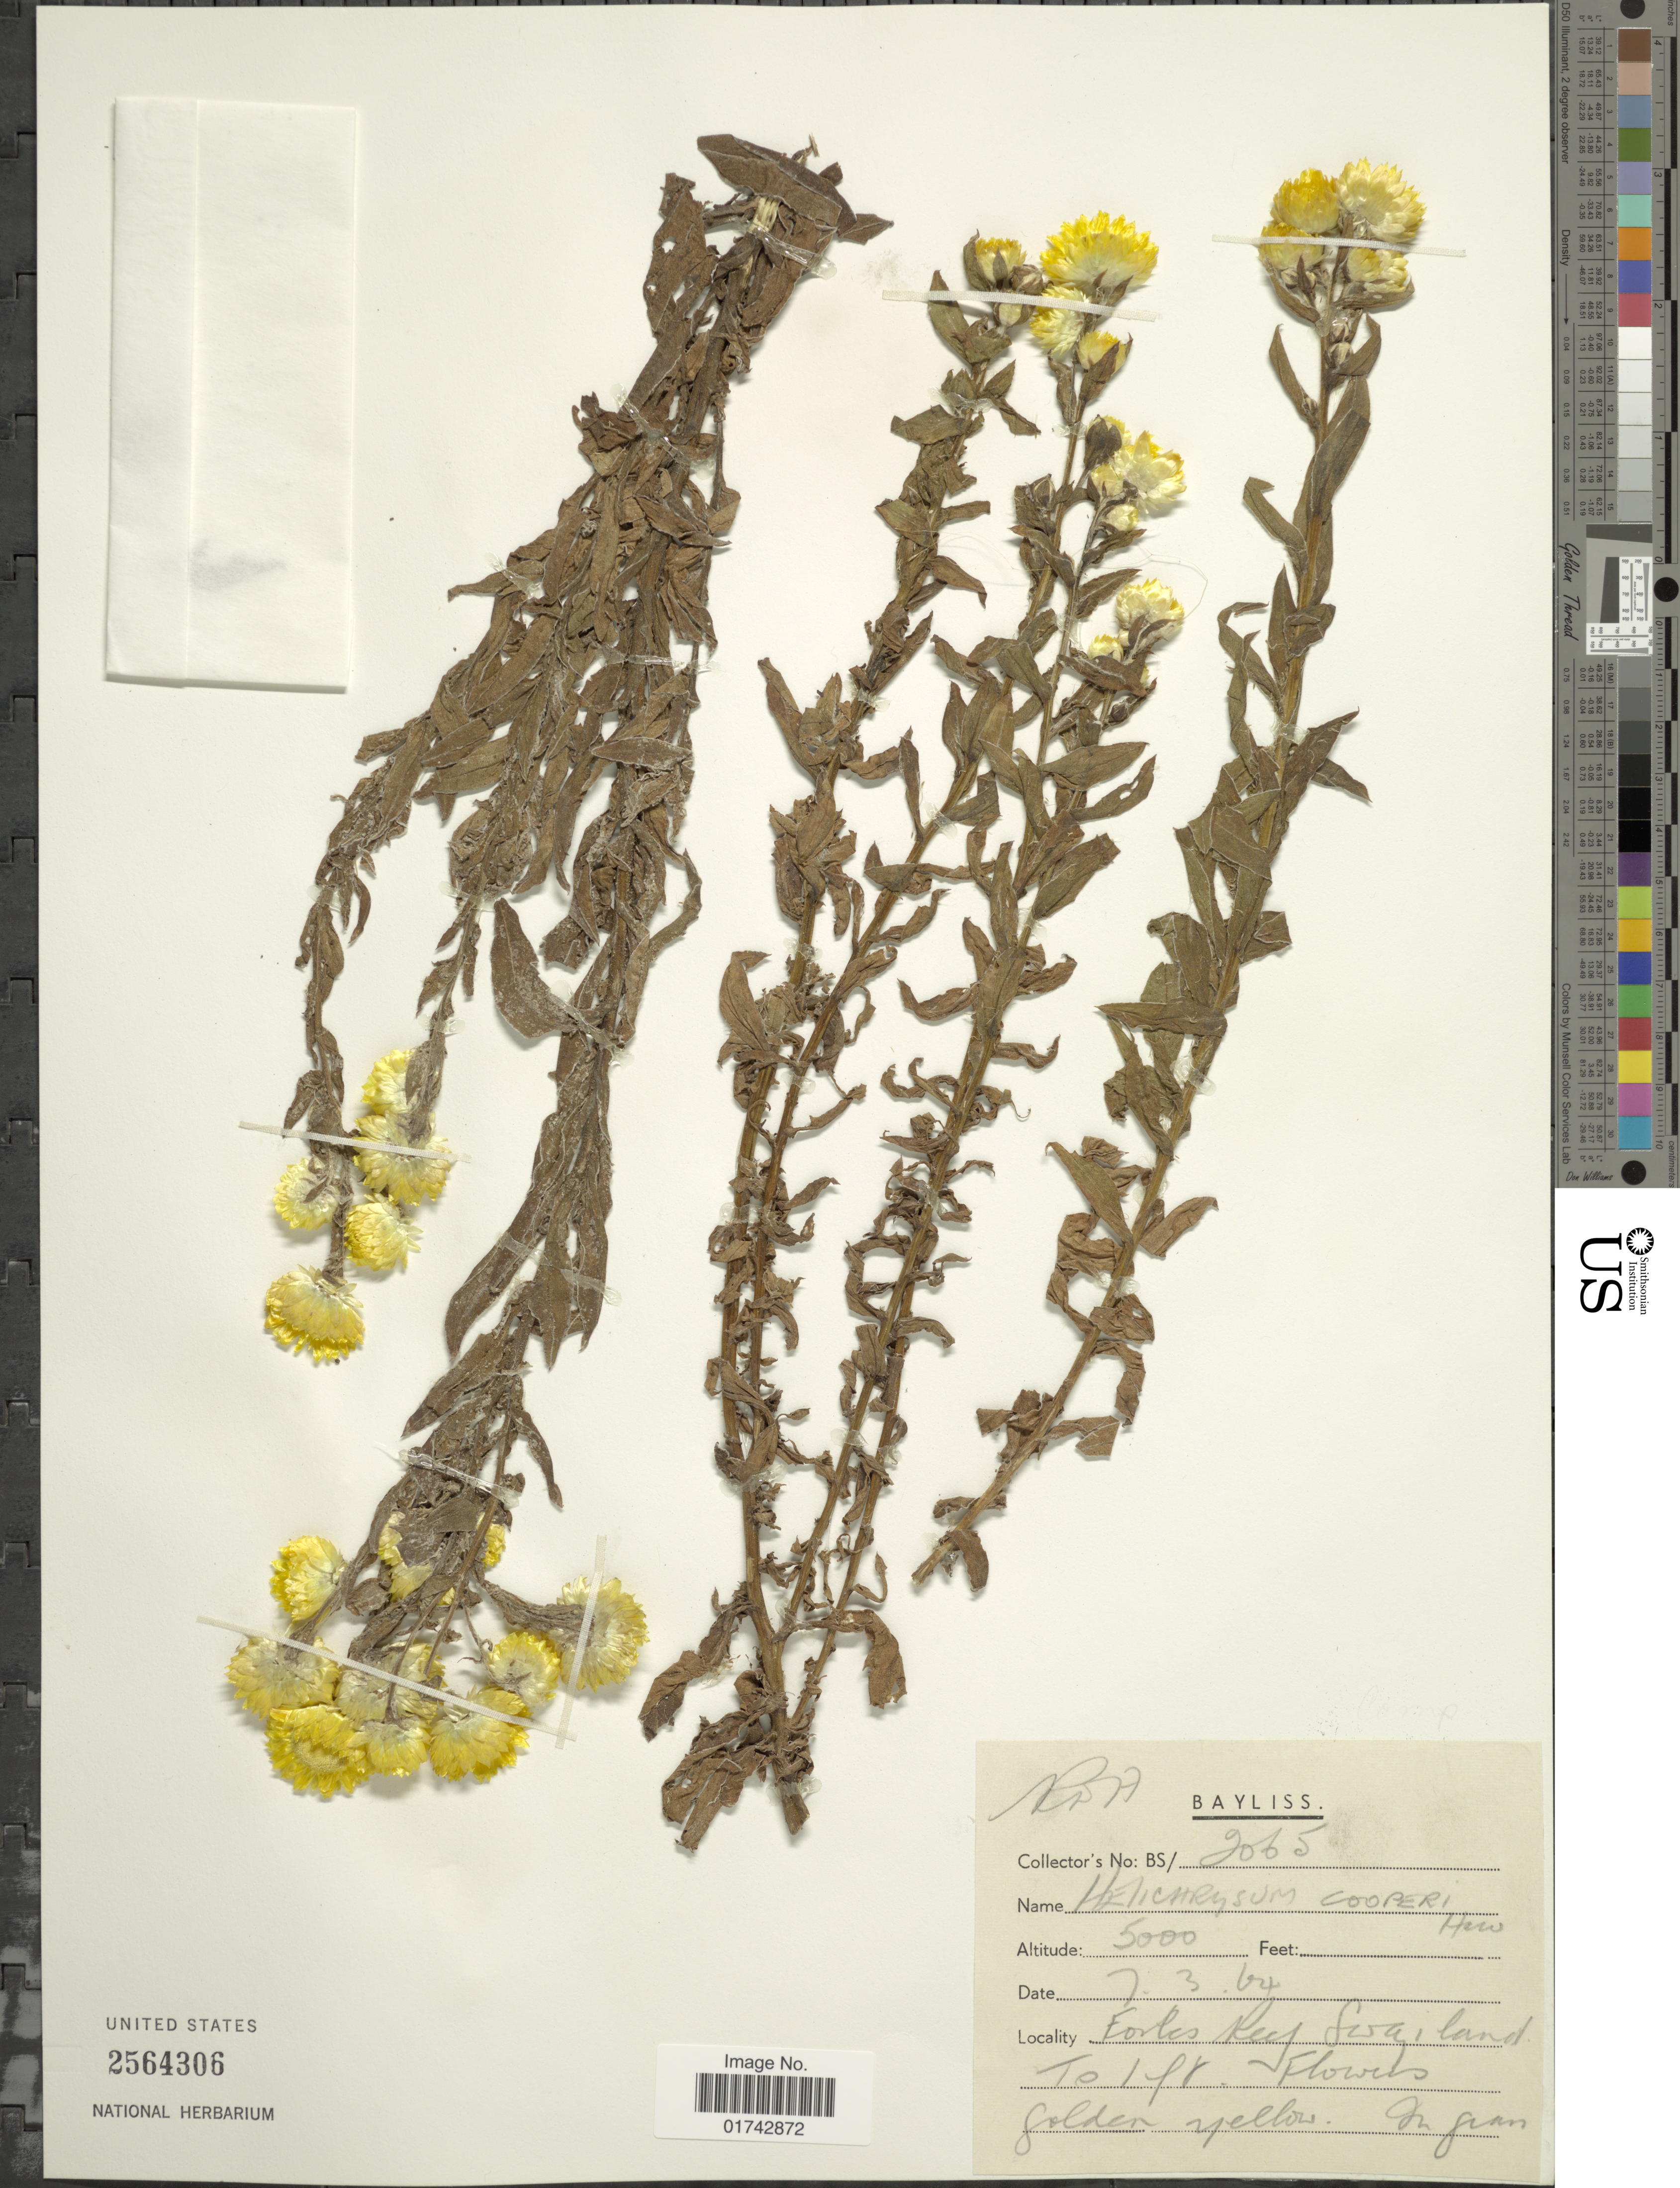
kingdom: Plantae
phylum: Tracheophyta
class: Magnoliopsida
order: Asterales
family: Asteraceae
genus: Helichrysum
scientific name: Helichrysum cooperi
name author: Harv.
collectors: R. Bayliss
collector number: BS/2065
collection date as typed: Transcribed d/m/y: 7/3/64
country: Eswatini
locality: Fortes Key [interpreted]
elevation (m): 1524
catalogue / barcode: US 2564306